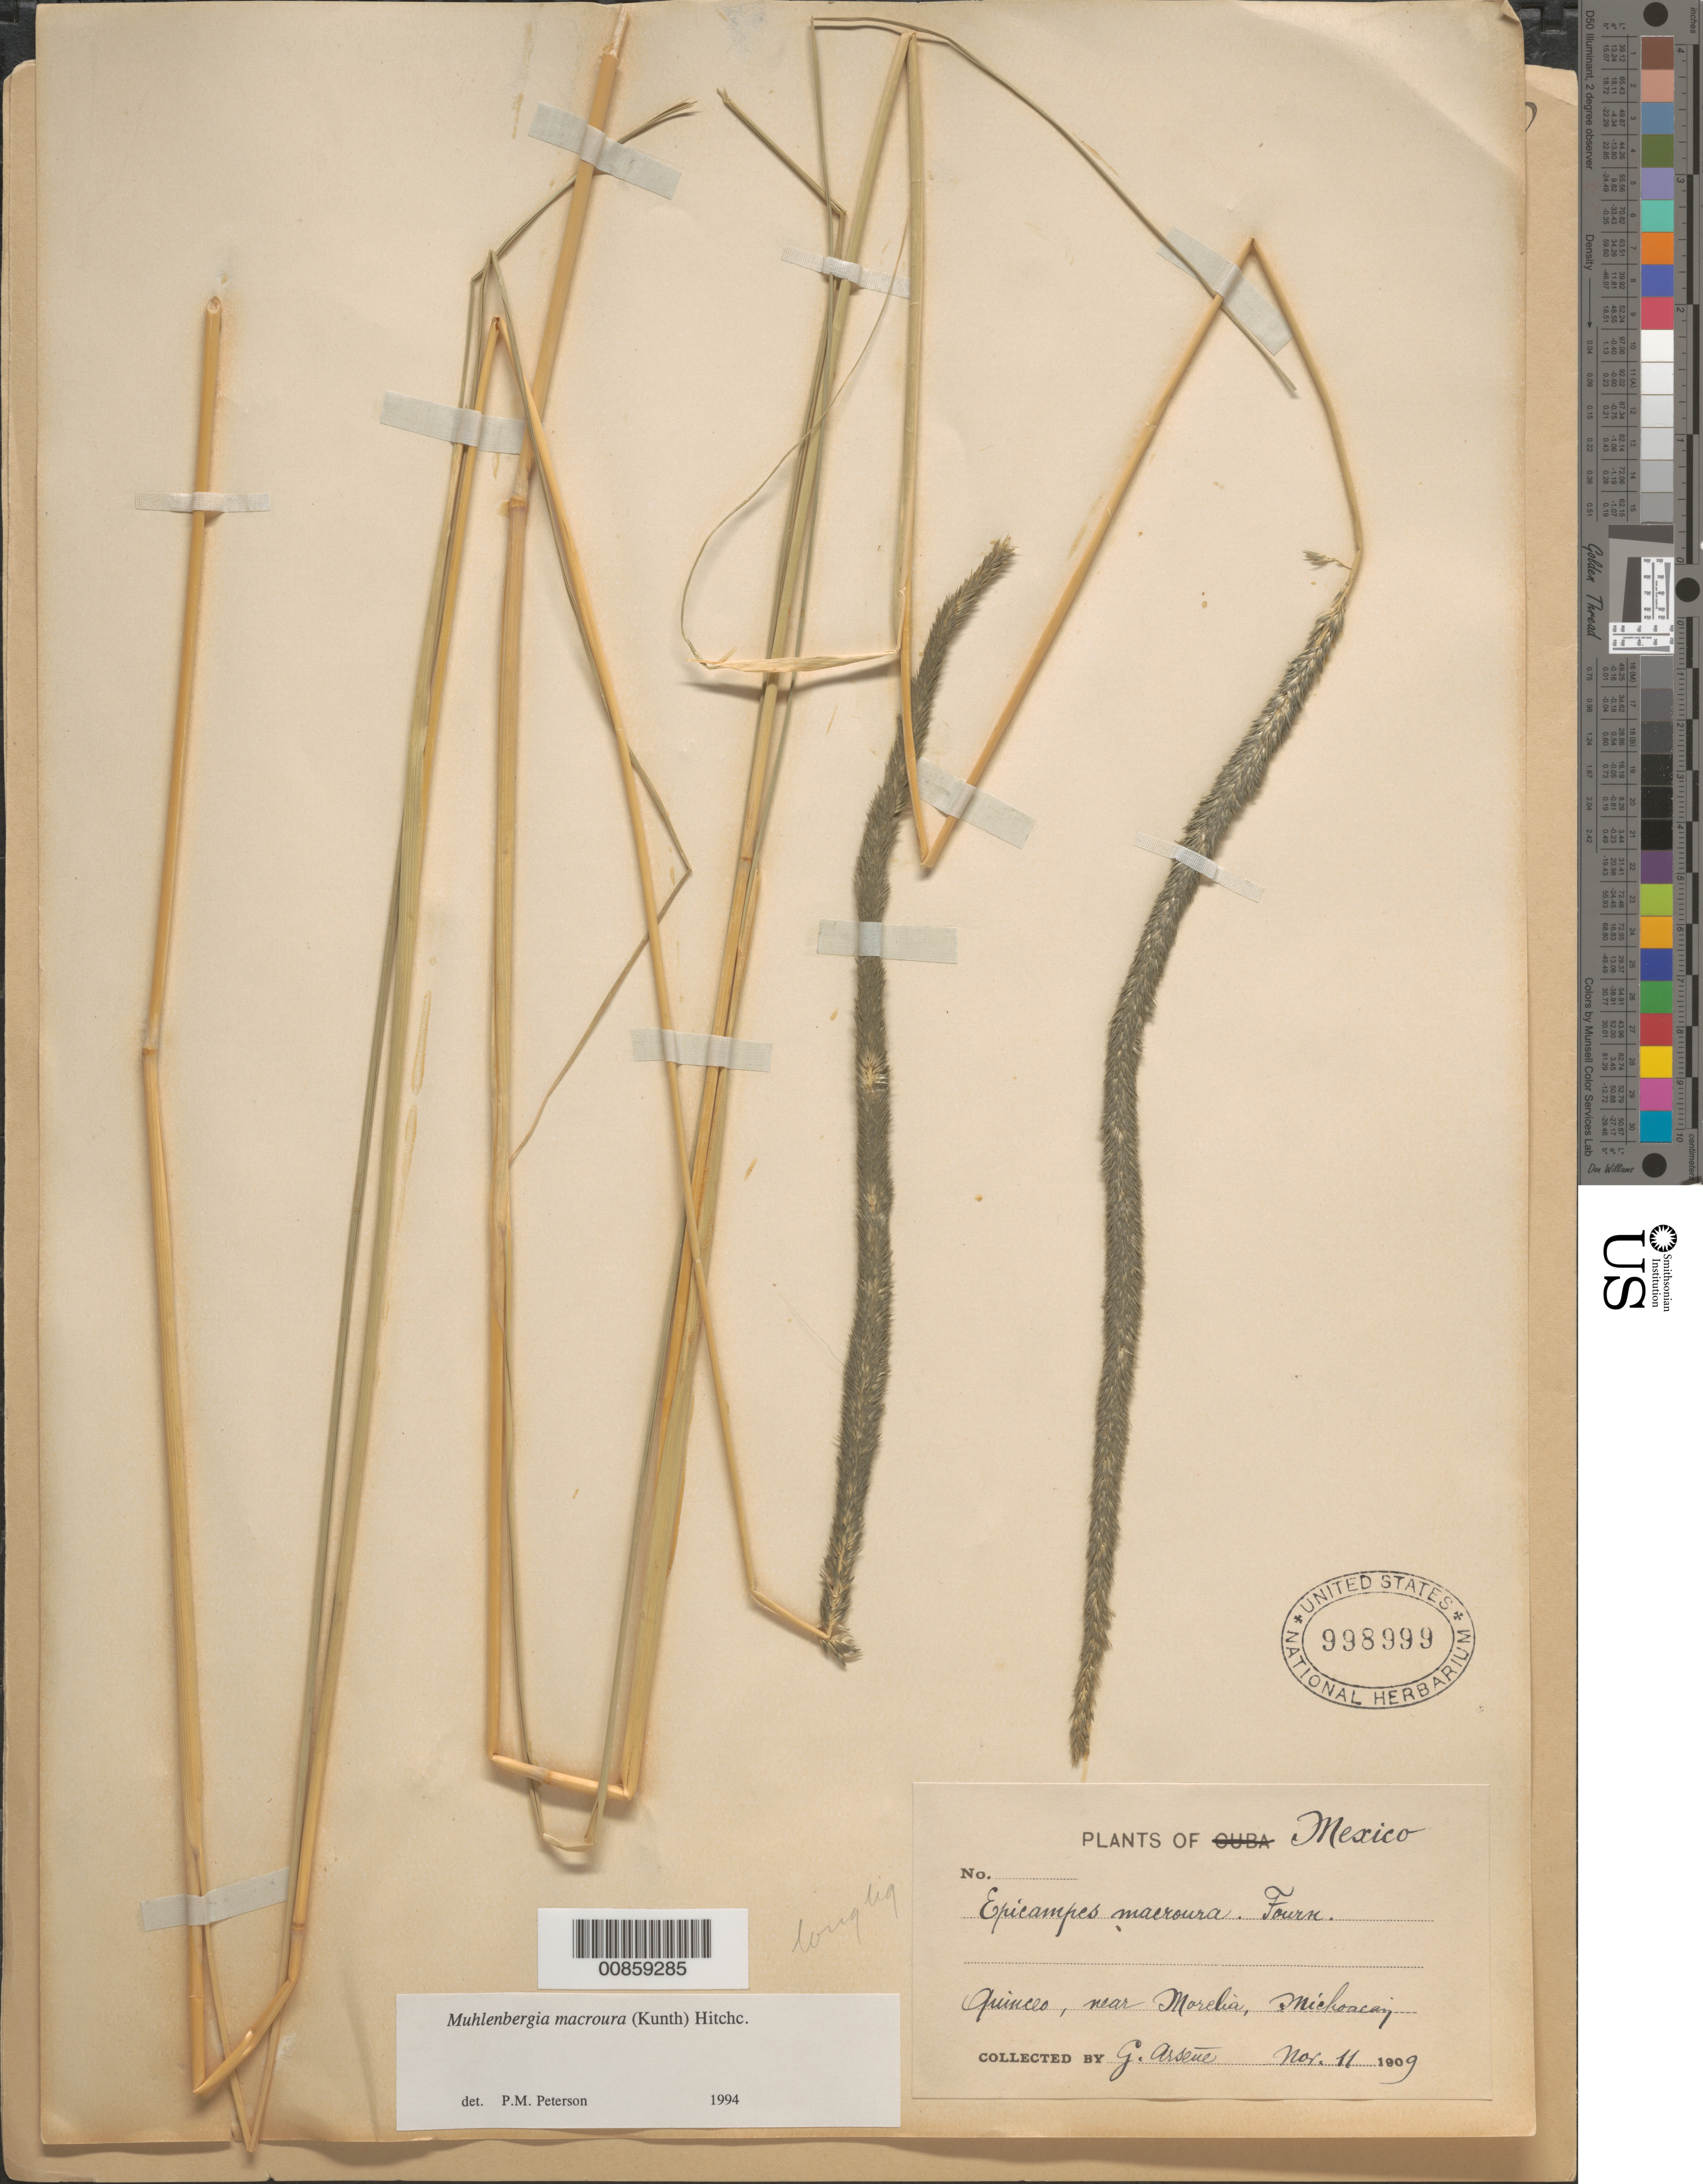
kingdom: Plantae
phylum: Tracheophyta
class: Liliopsida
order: Poales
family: Poaceae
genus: Muhlenbergia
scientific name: Muhlenbergia macroura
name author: (Kunth) Hitchc.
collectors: Bro. G. Arsène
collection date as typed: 11 Nov 1909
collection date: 1909-11-11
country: Mexico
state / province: Michoacan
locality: Quinces, near Morelia, Mich.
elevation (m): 2800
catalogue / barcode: US 998999